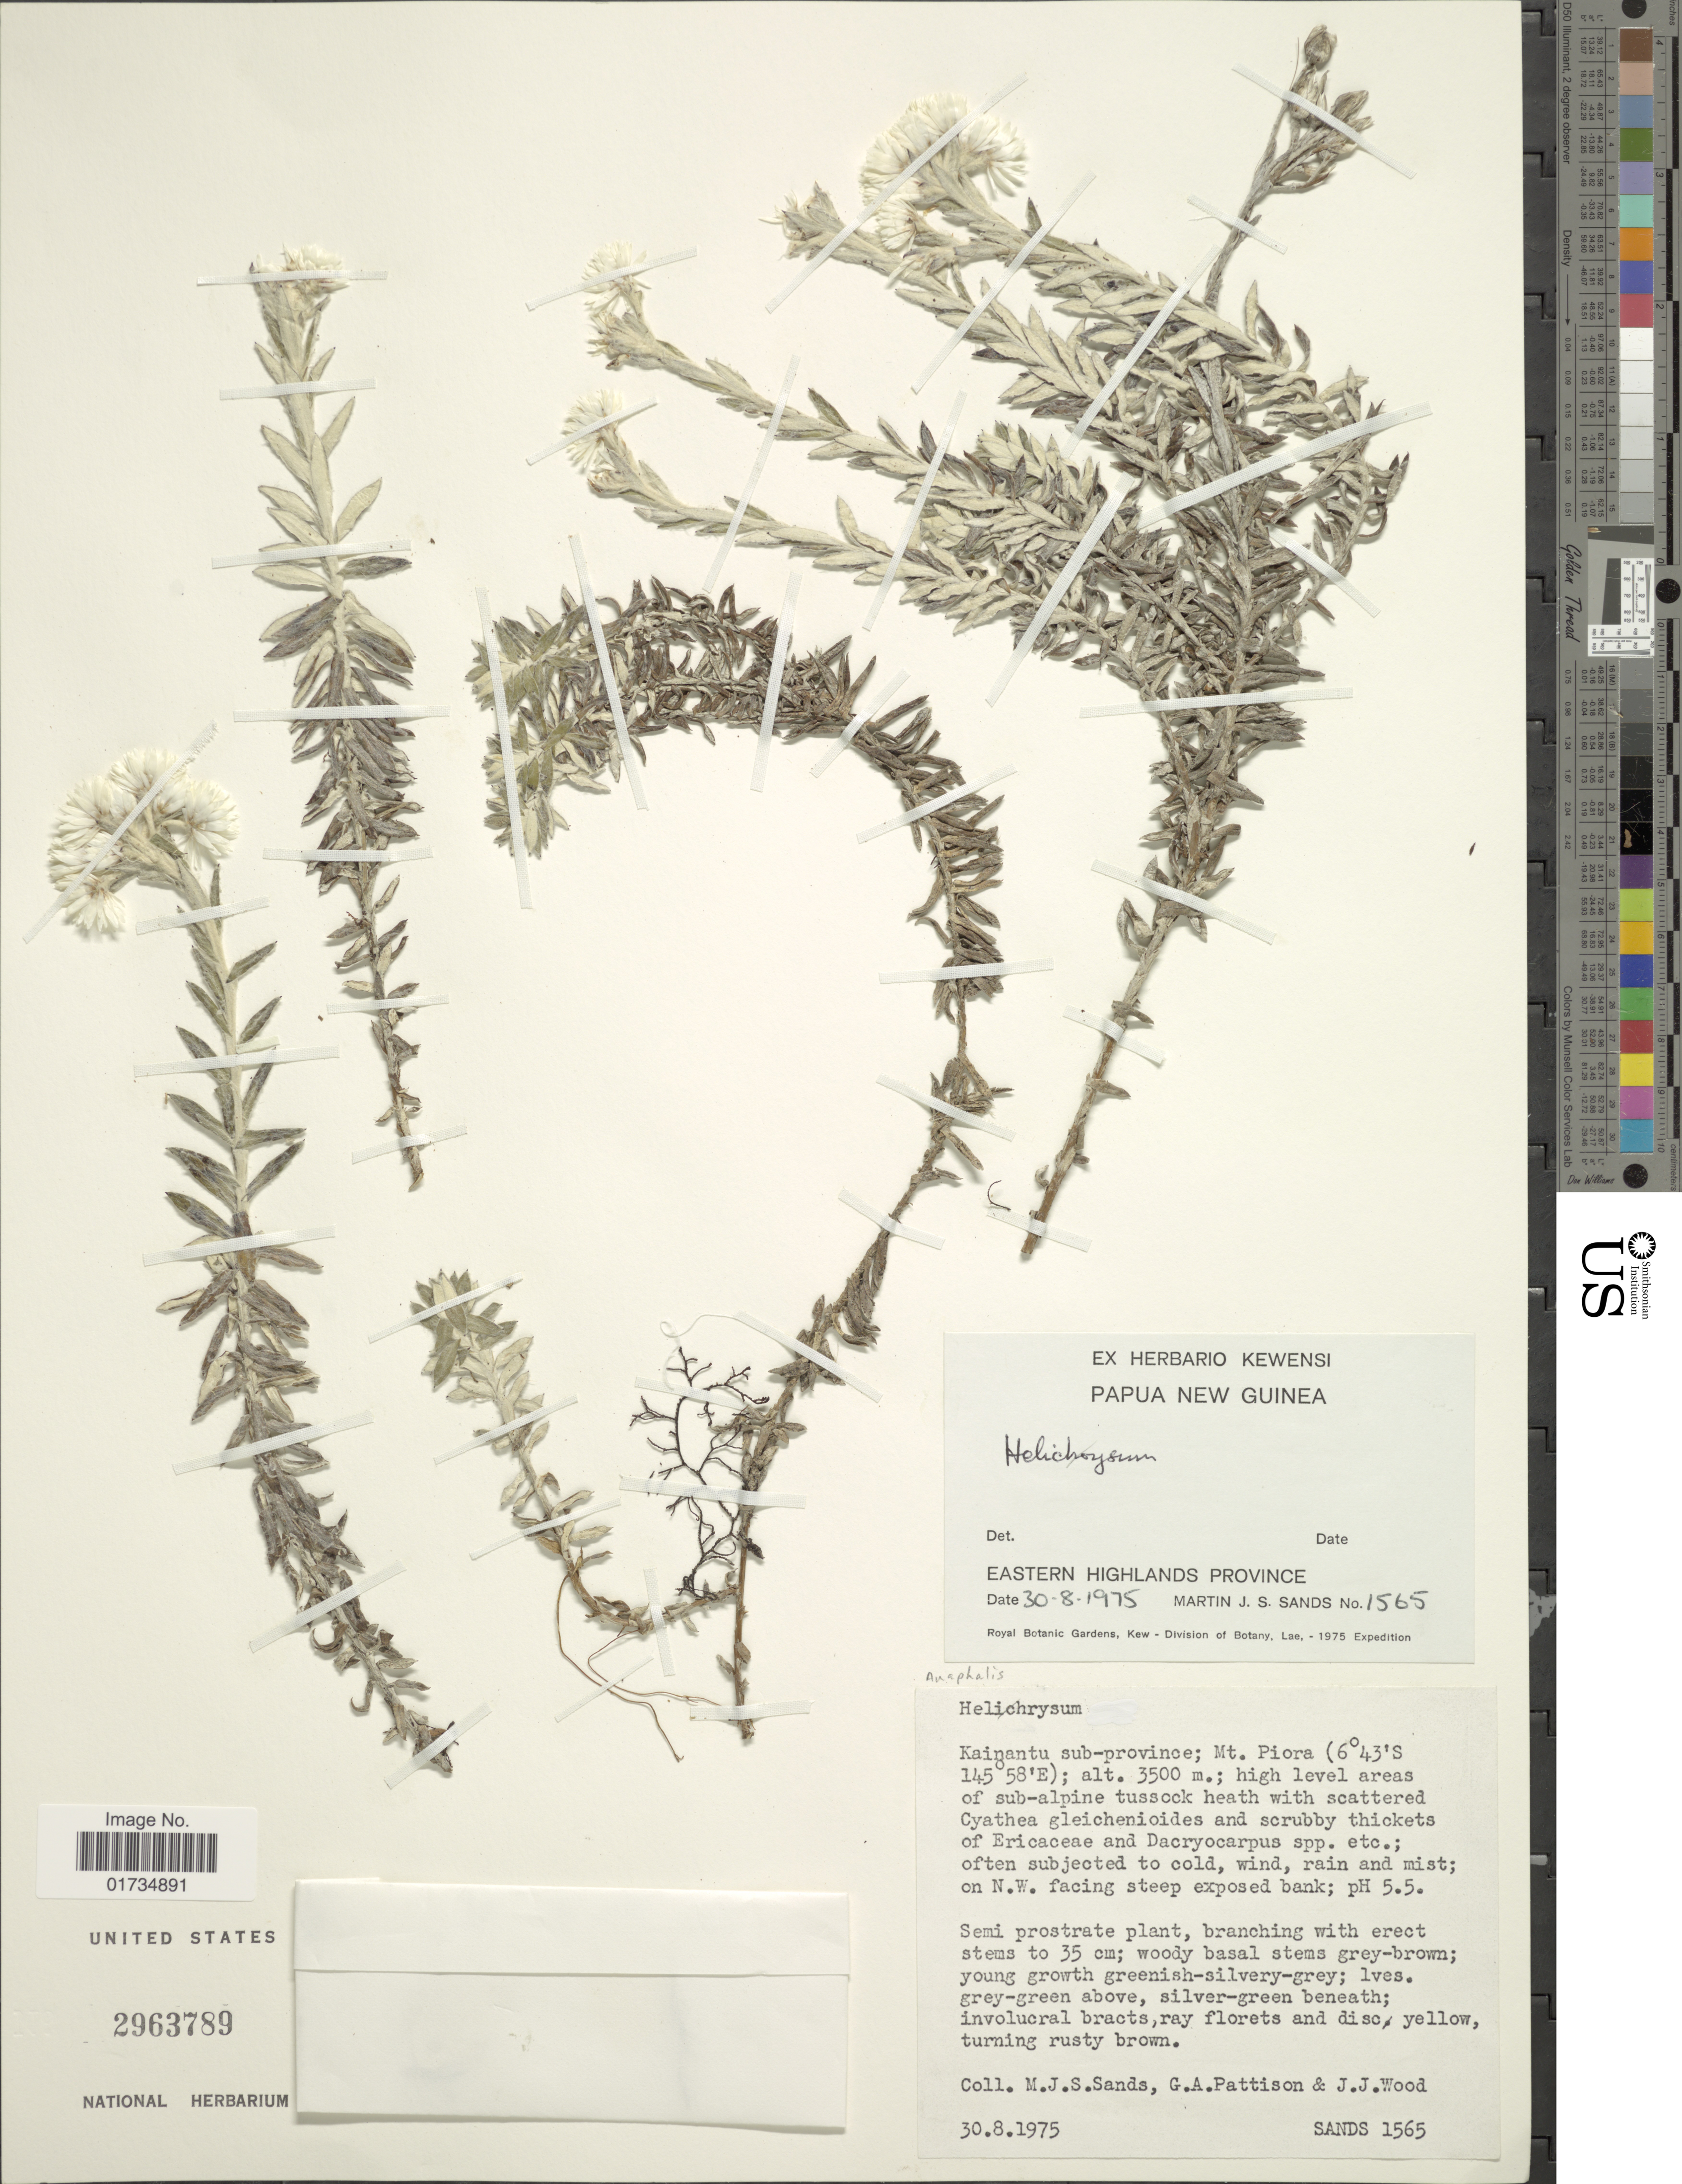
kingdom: Plantae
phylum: Tracheophyta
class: Magnoliopsida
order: Asterales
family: Asteraceae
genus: Anaphalis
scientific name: Anaphalis sp.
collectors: M. Sands, G. Pattison & J. Wood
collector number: Sands 1565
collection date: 1975-08-30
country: Papua New Guinea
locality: Papua New Guinea. Eastern Highlands Province. Kainantu sub-province; Mt. Piora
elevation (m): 3500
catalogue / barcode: US 2963789